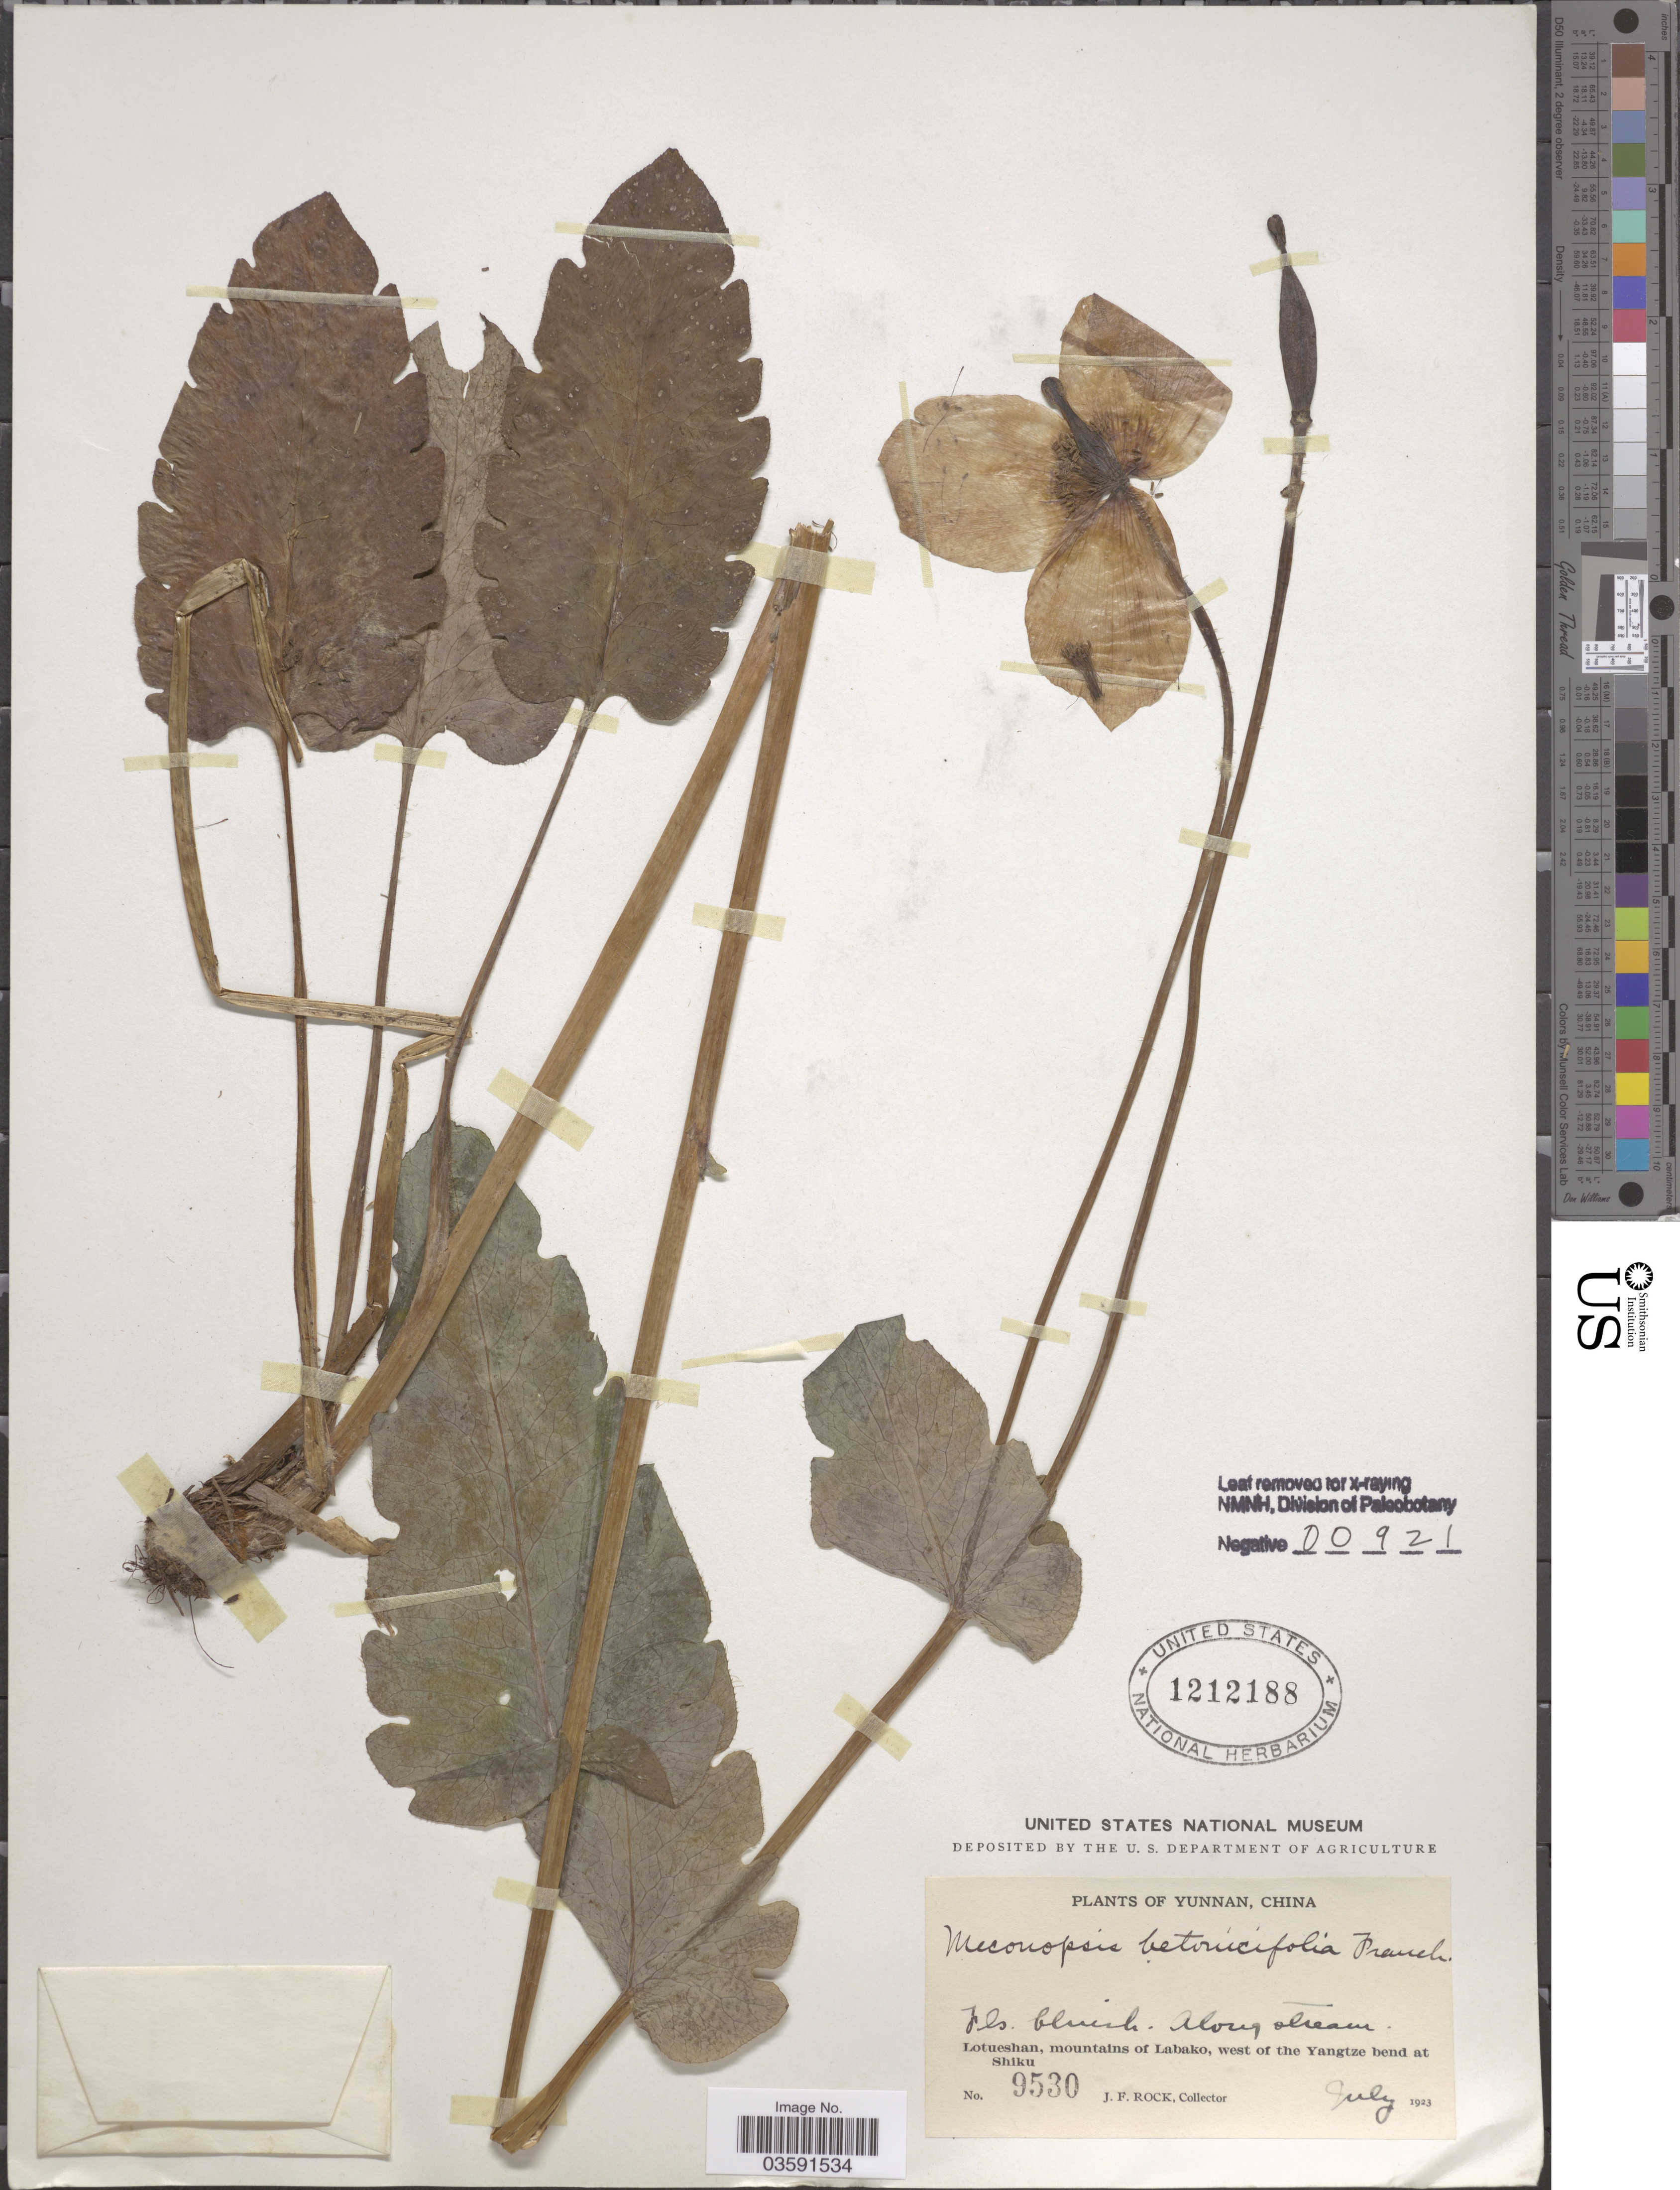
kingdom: Plantae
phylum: Tracheophyta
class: Magnoliopsida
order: Ranunculales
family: Papaveraceae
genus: Meconopsis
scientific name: Meconopsis betonicifolia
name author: Franch.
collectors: J. Rock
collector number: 9530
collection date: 1923-07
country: China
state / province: Yunnan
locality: Lotueshan, mountains of Labako, west of the Yangtze bend at Shiku.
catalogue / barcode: US 1212188